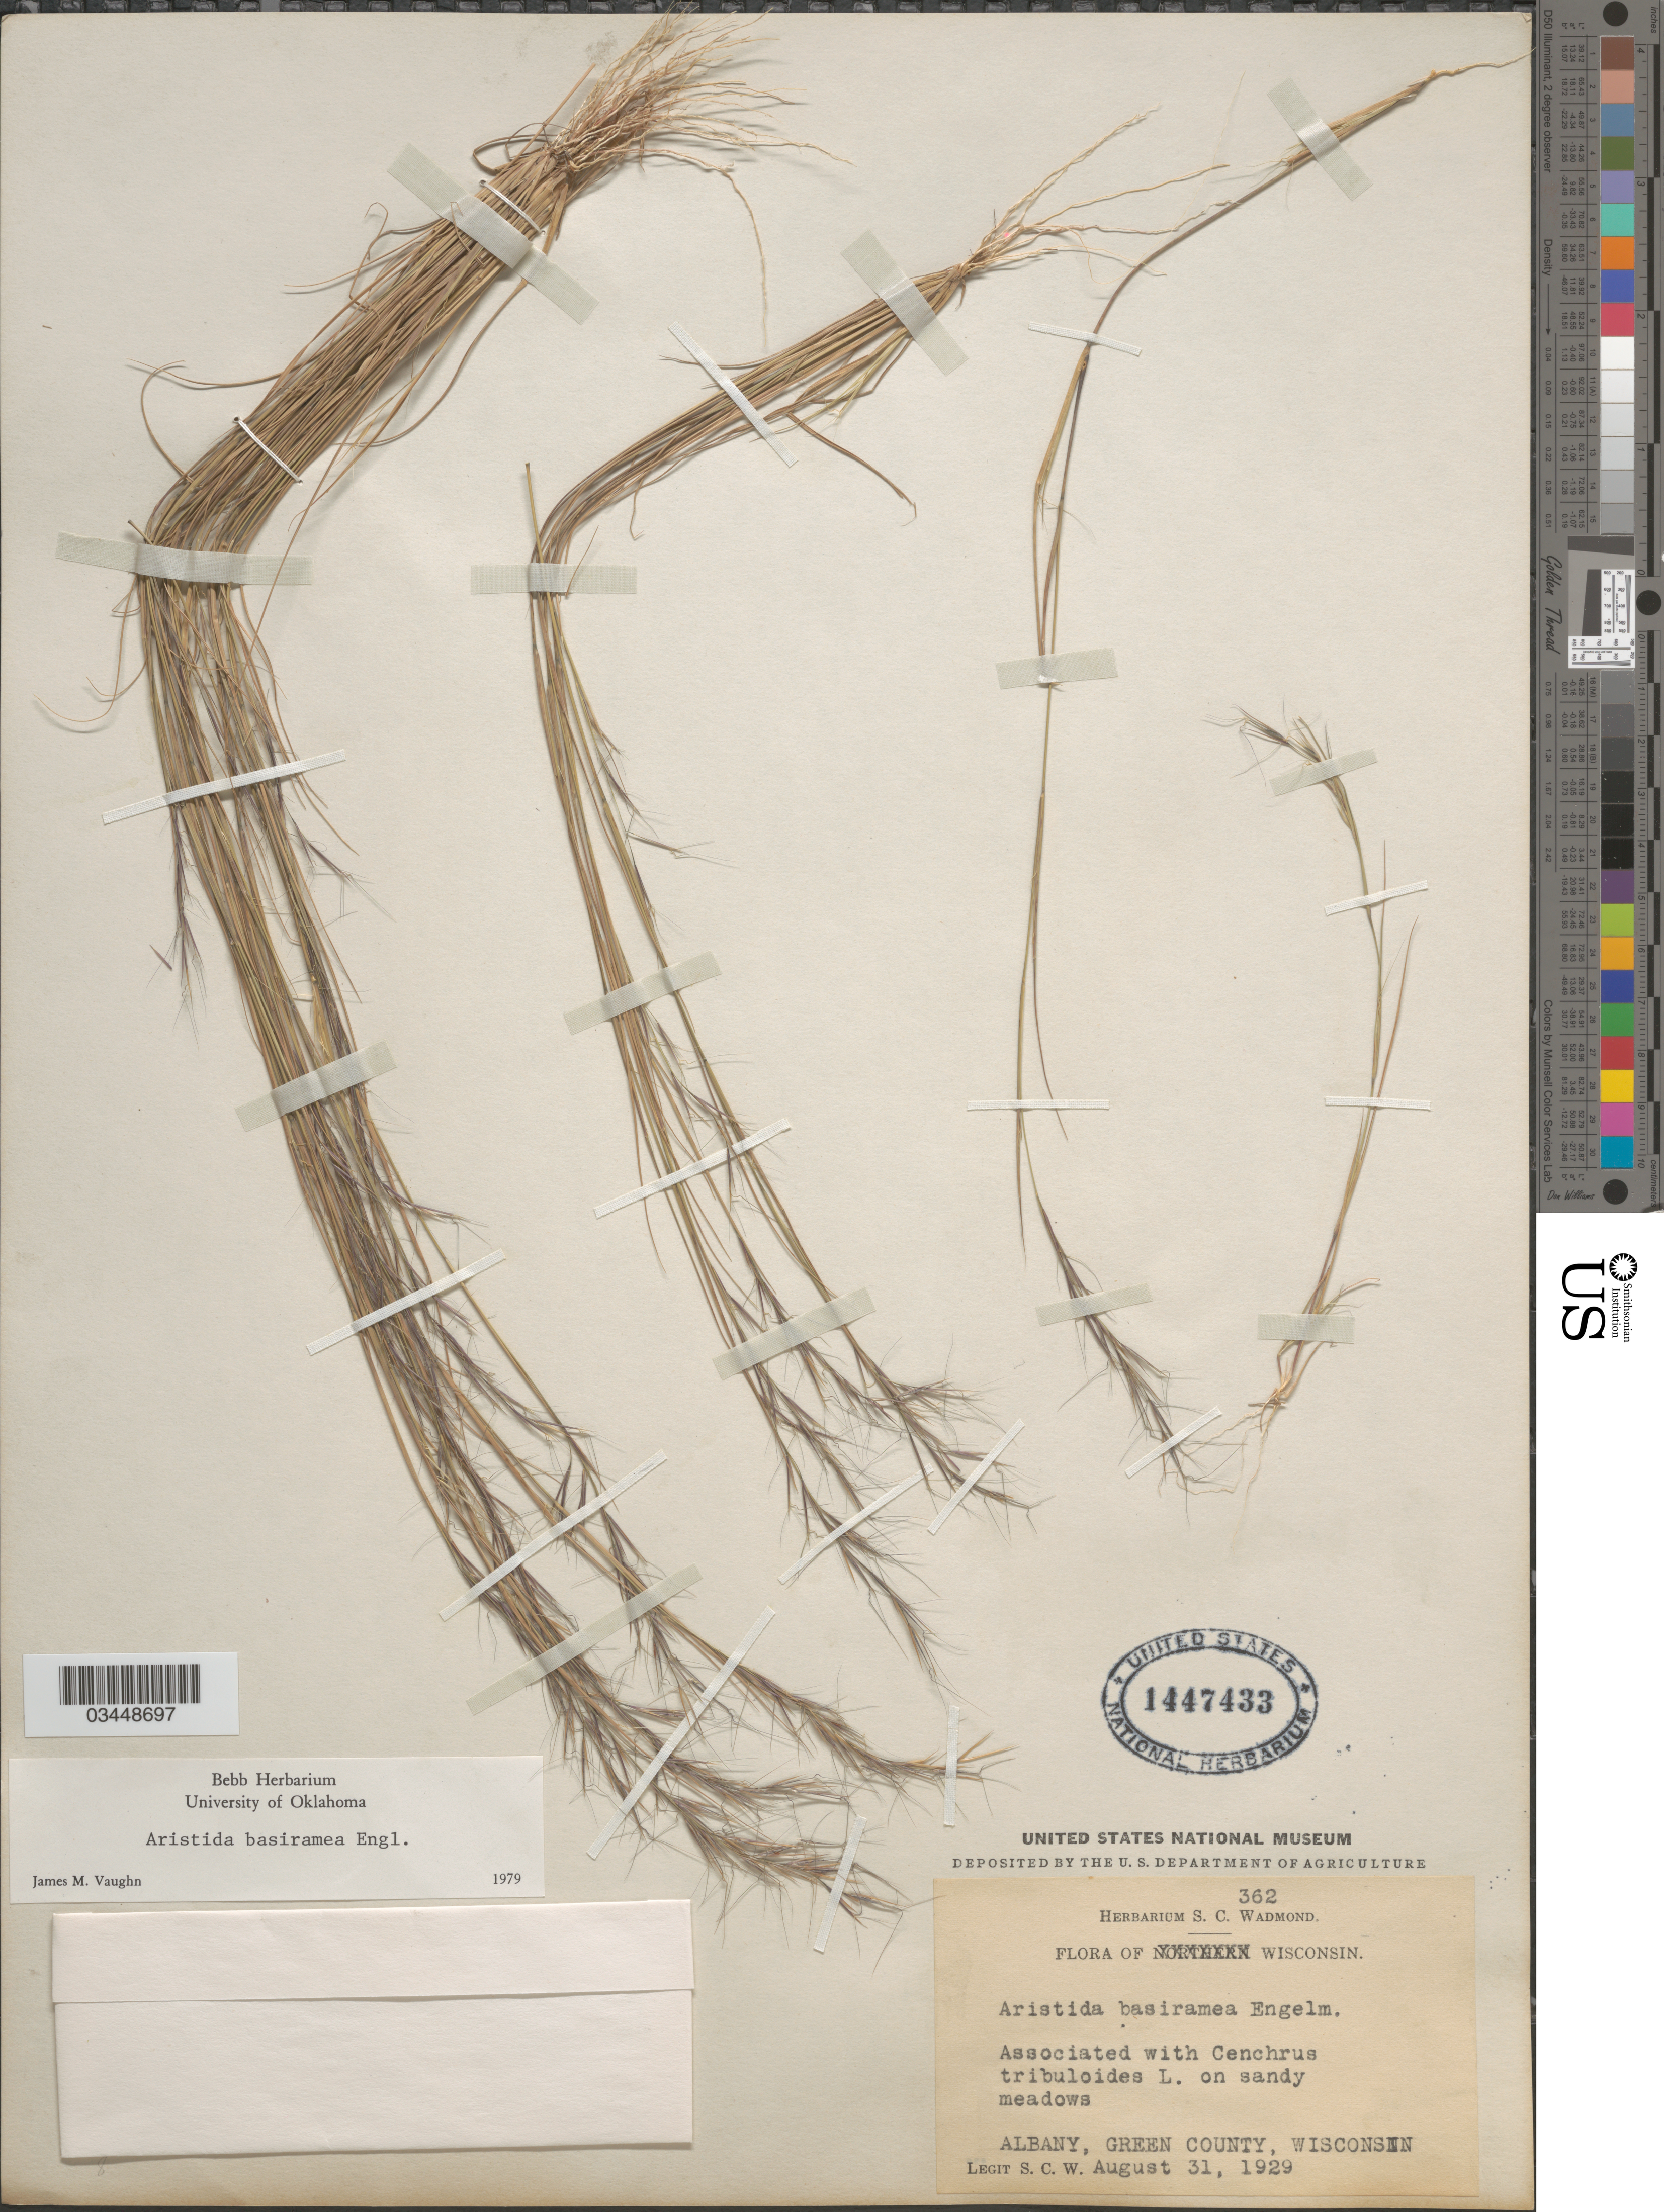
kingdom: Plantae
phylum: Tracheophyta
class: Liliopsida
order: Poales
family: Poaceae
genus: Aristida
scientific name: Aristida basiramea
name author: Engelm. ex Vasey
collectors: S. Wadmond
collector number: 362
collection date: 1929-08-31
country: United States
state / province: Wisconsin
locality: Albany, Green County.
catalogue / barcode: US 1447433